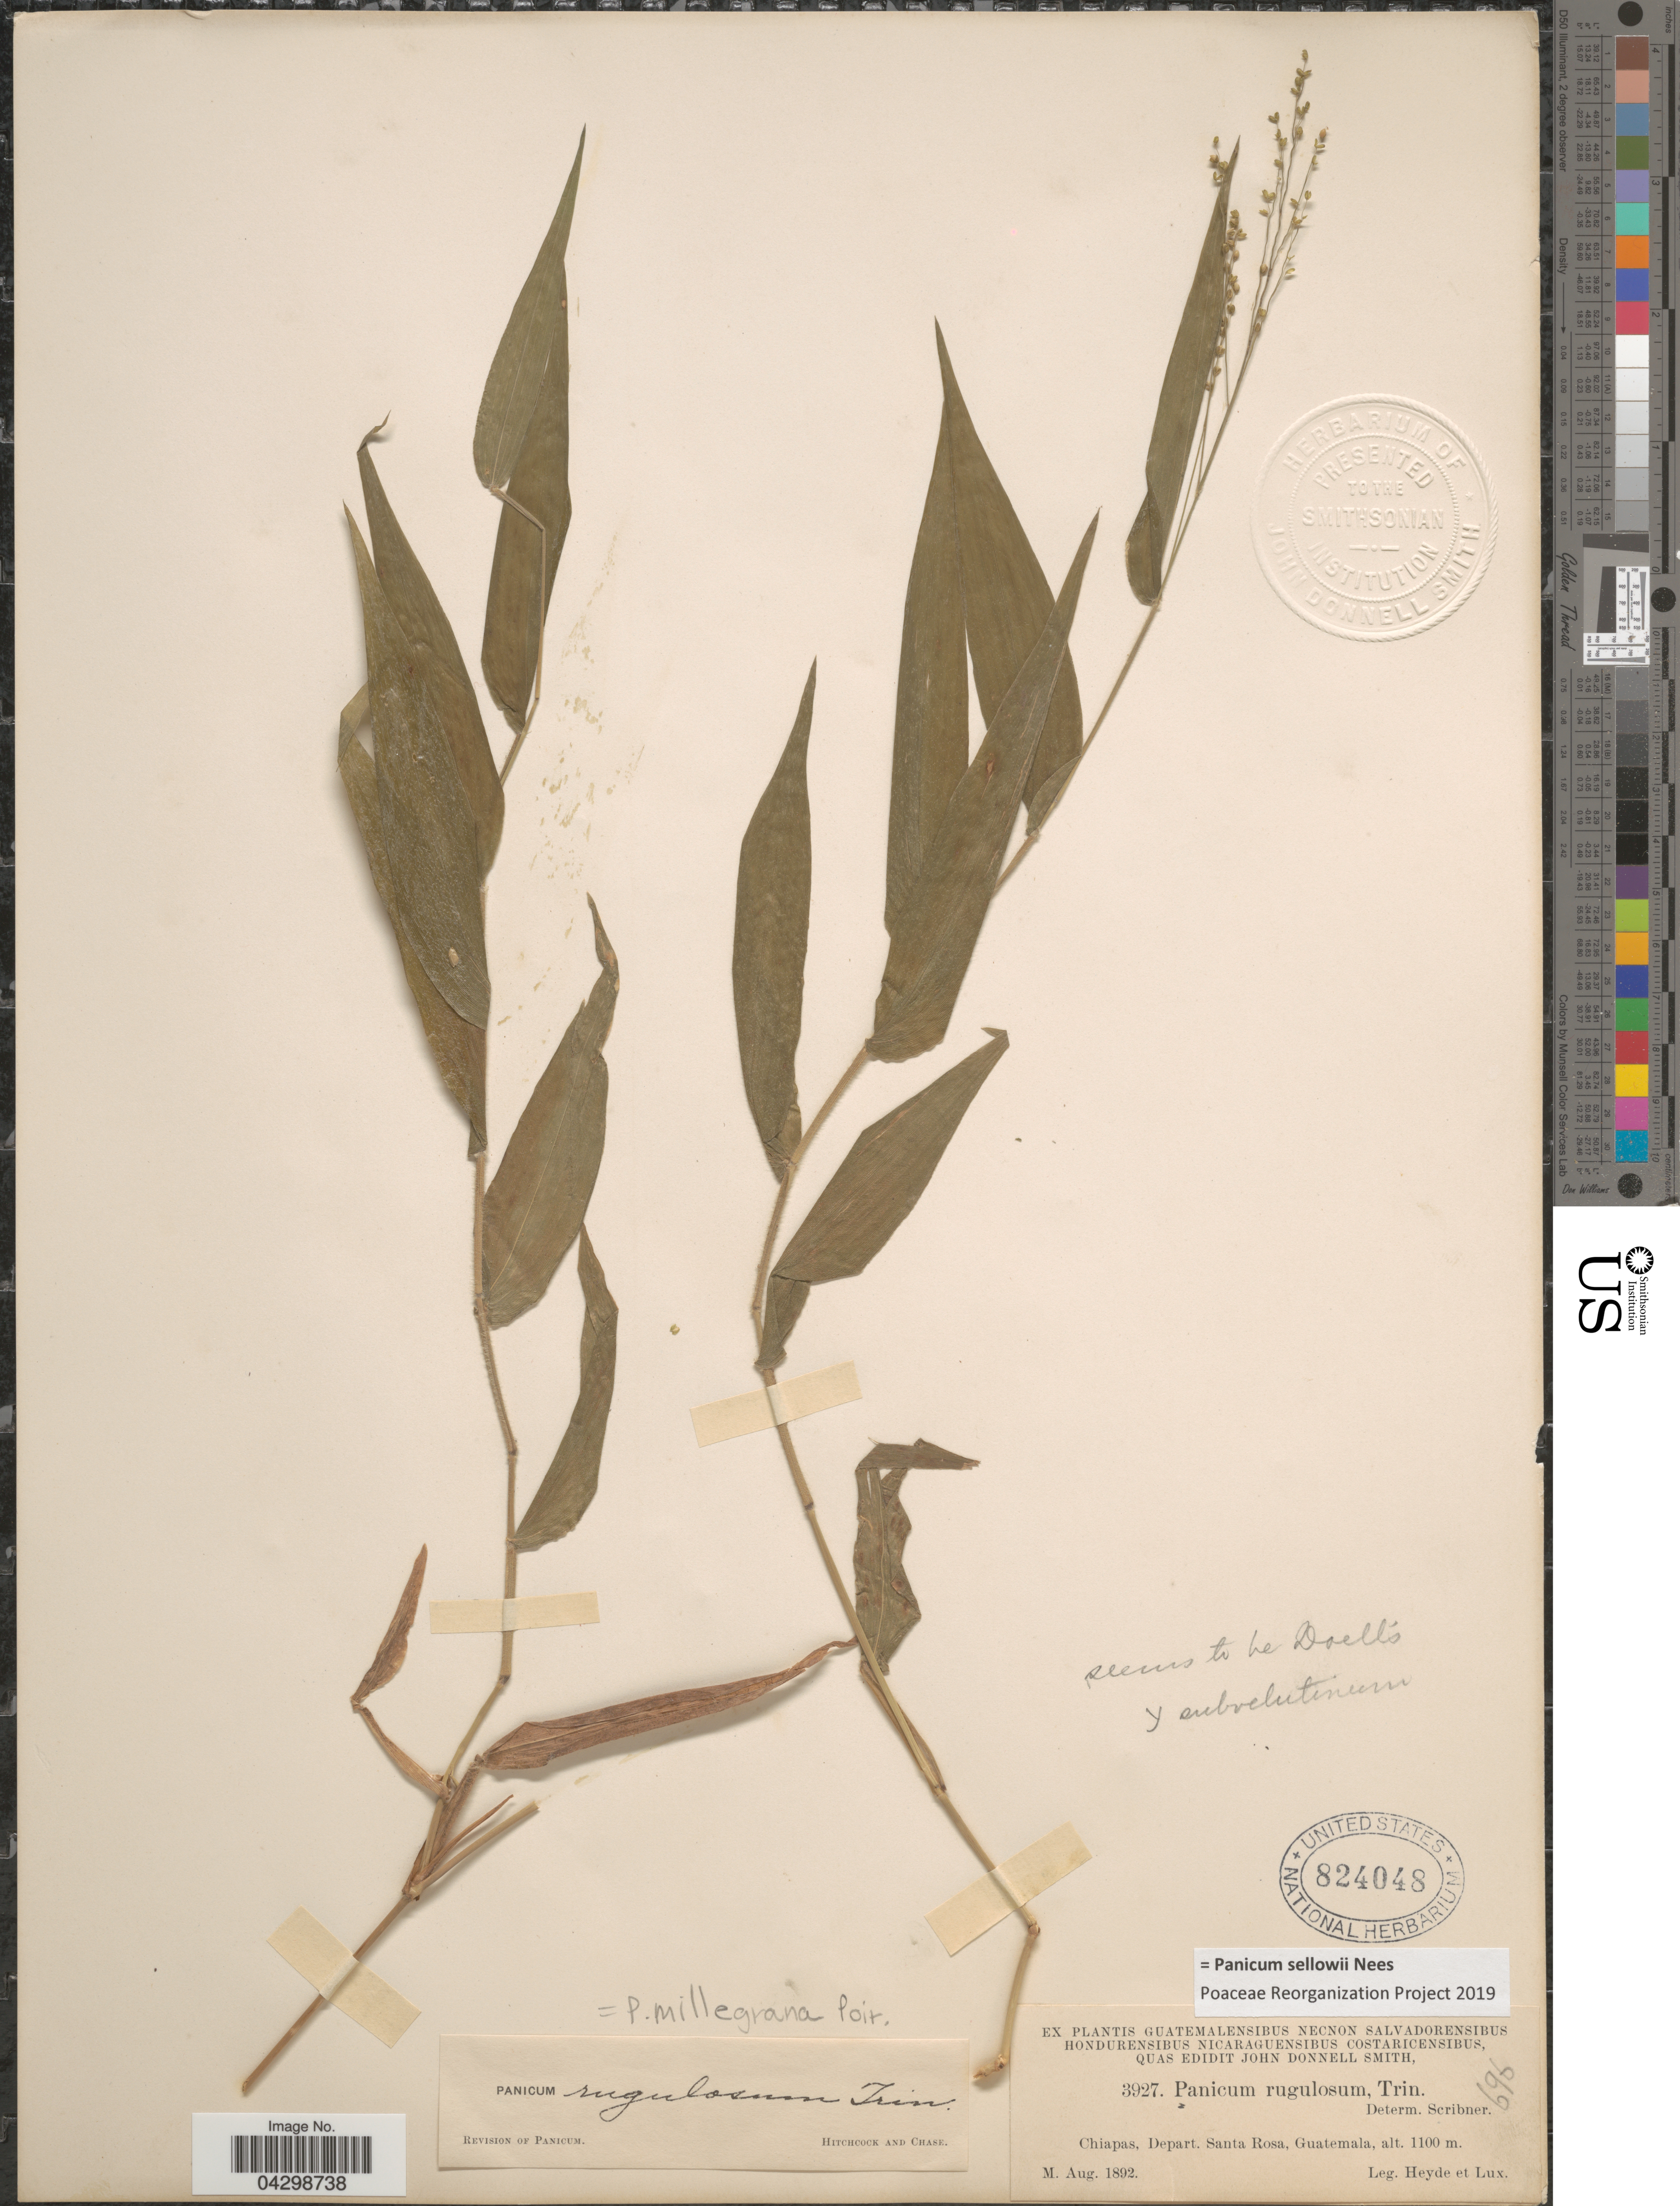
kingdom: Plantae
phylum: Tracheophyta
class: Liliopsida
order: Poales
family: Poaceae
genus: Panicum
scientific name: Panicum sellowii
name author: Nees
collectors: Heyde & Lux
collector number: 3927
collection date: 1892-08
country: Guatemala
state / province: Santa Rosa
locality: Chiapas, Depart. Santa Rosa.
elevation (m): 1100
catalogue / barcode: US 824048